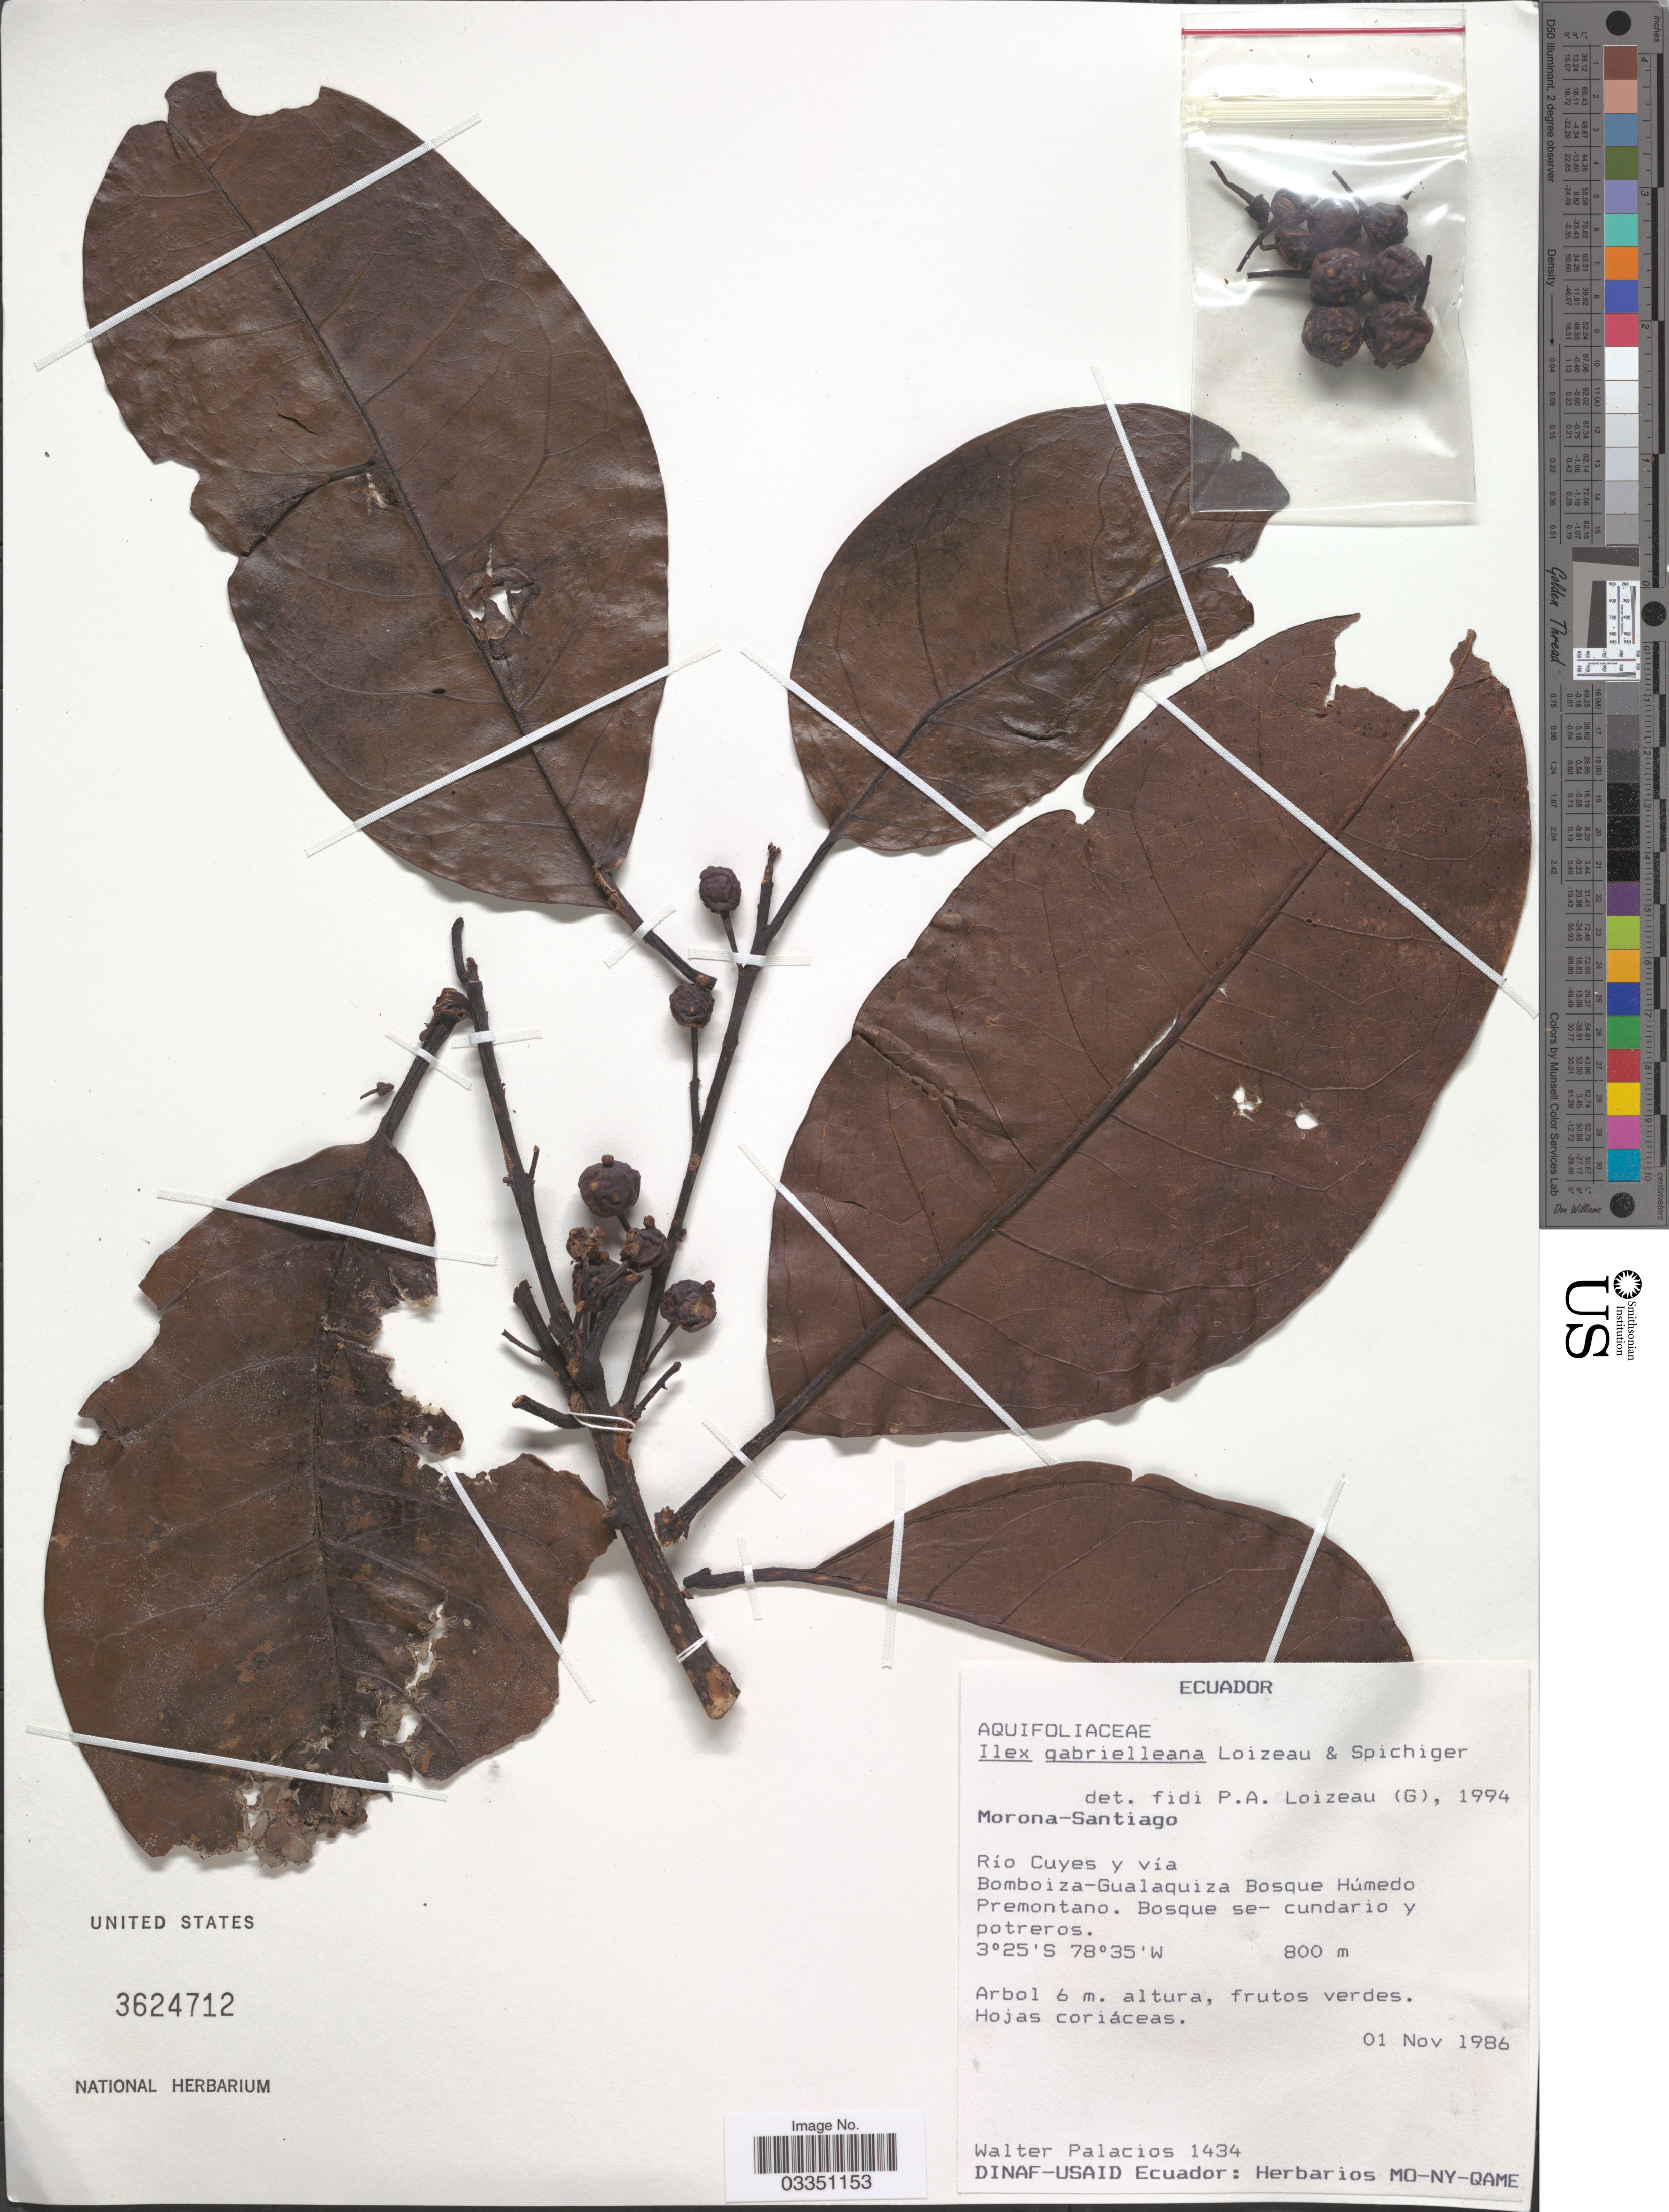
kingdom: Plantae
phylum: Tracheophyta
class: Magnoliopsida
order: Aquifoliales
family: Aquifoliaceae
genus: Ilex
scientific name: Ilex gabrielleana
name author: Loizeau & Spichiger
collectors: W. Palacios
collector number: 1434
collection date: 1986-11-01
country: Ecuador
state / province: Morona-Santiago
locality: Río Cuyes y vía Bomboiza-Gualaquiza Bosque Húmedo Premontano.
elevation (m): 800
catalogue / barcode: US 3624712